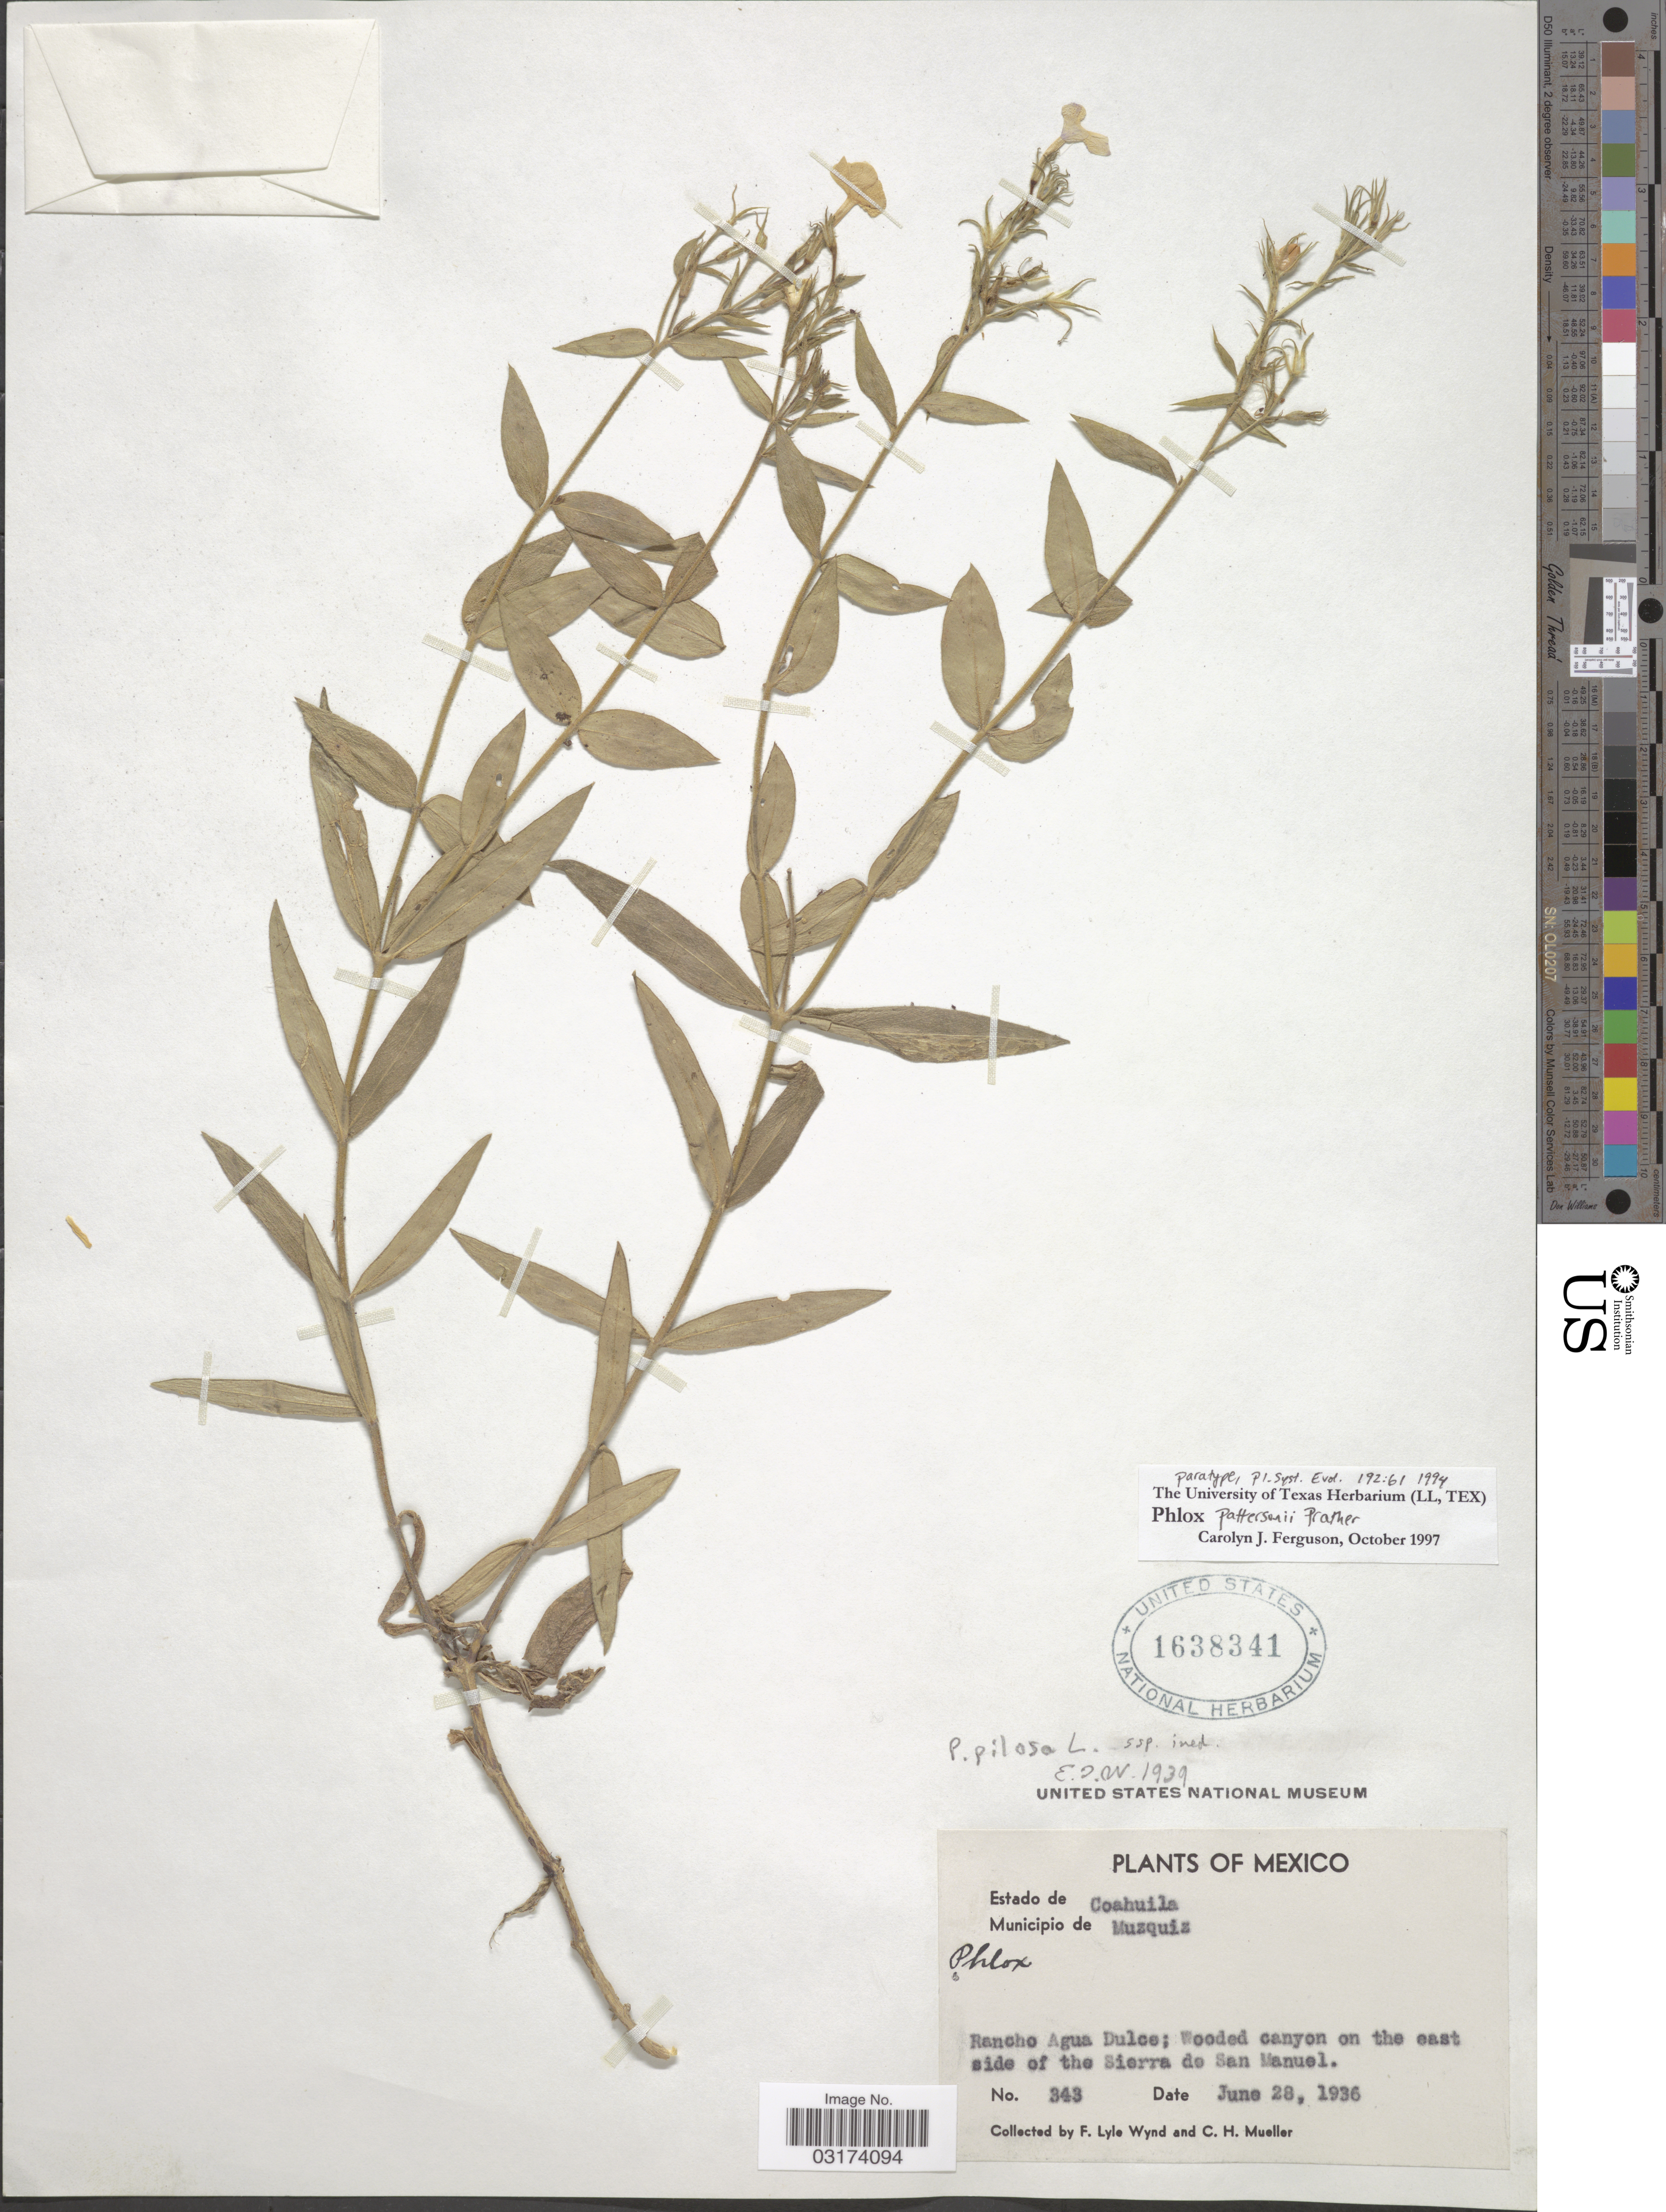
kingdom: Plantae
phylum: Tracheophyta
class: Magnoliopsida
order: Ericales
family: Polemoniaceae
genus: Phlox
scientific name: Phlox pattersonii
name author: Prather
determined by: Ferguson, C. J.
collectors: F. L. Wynd & C. H. Mueller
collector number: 343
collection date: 1936-06-28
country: Mexico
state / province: Coahuila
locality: Muncipio de Muzquiz. Rancho Agua Dulce; Wooded canyon on the east side of the Sierra de San Manuel.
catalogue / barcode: US 1638341